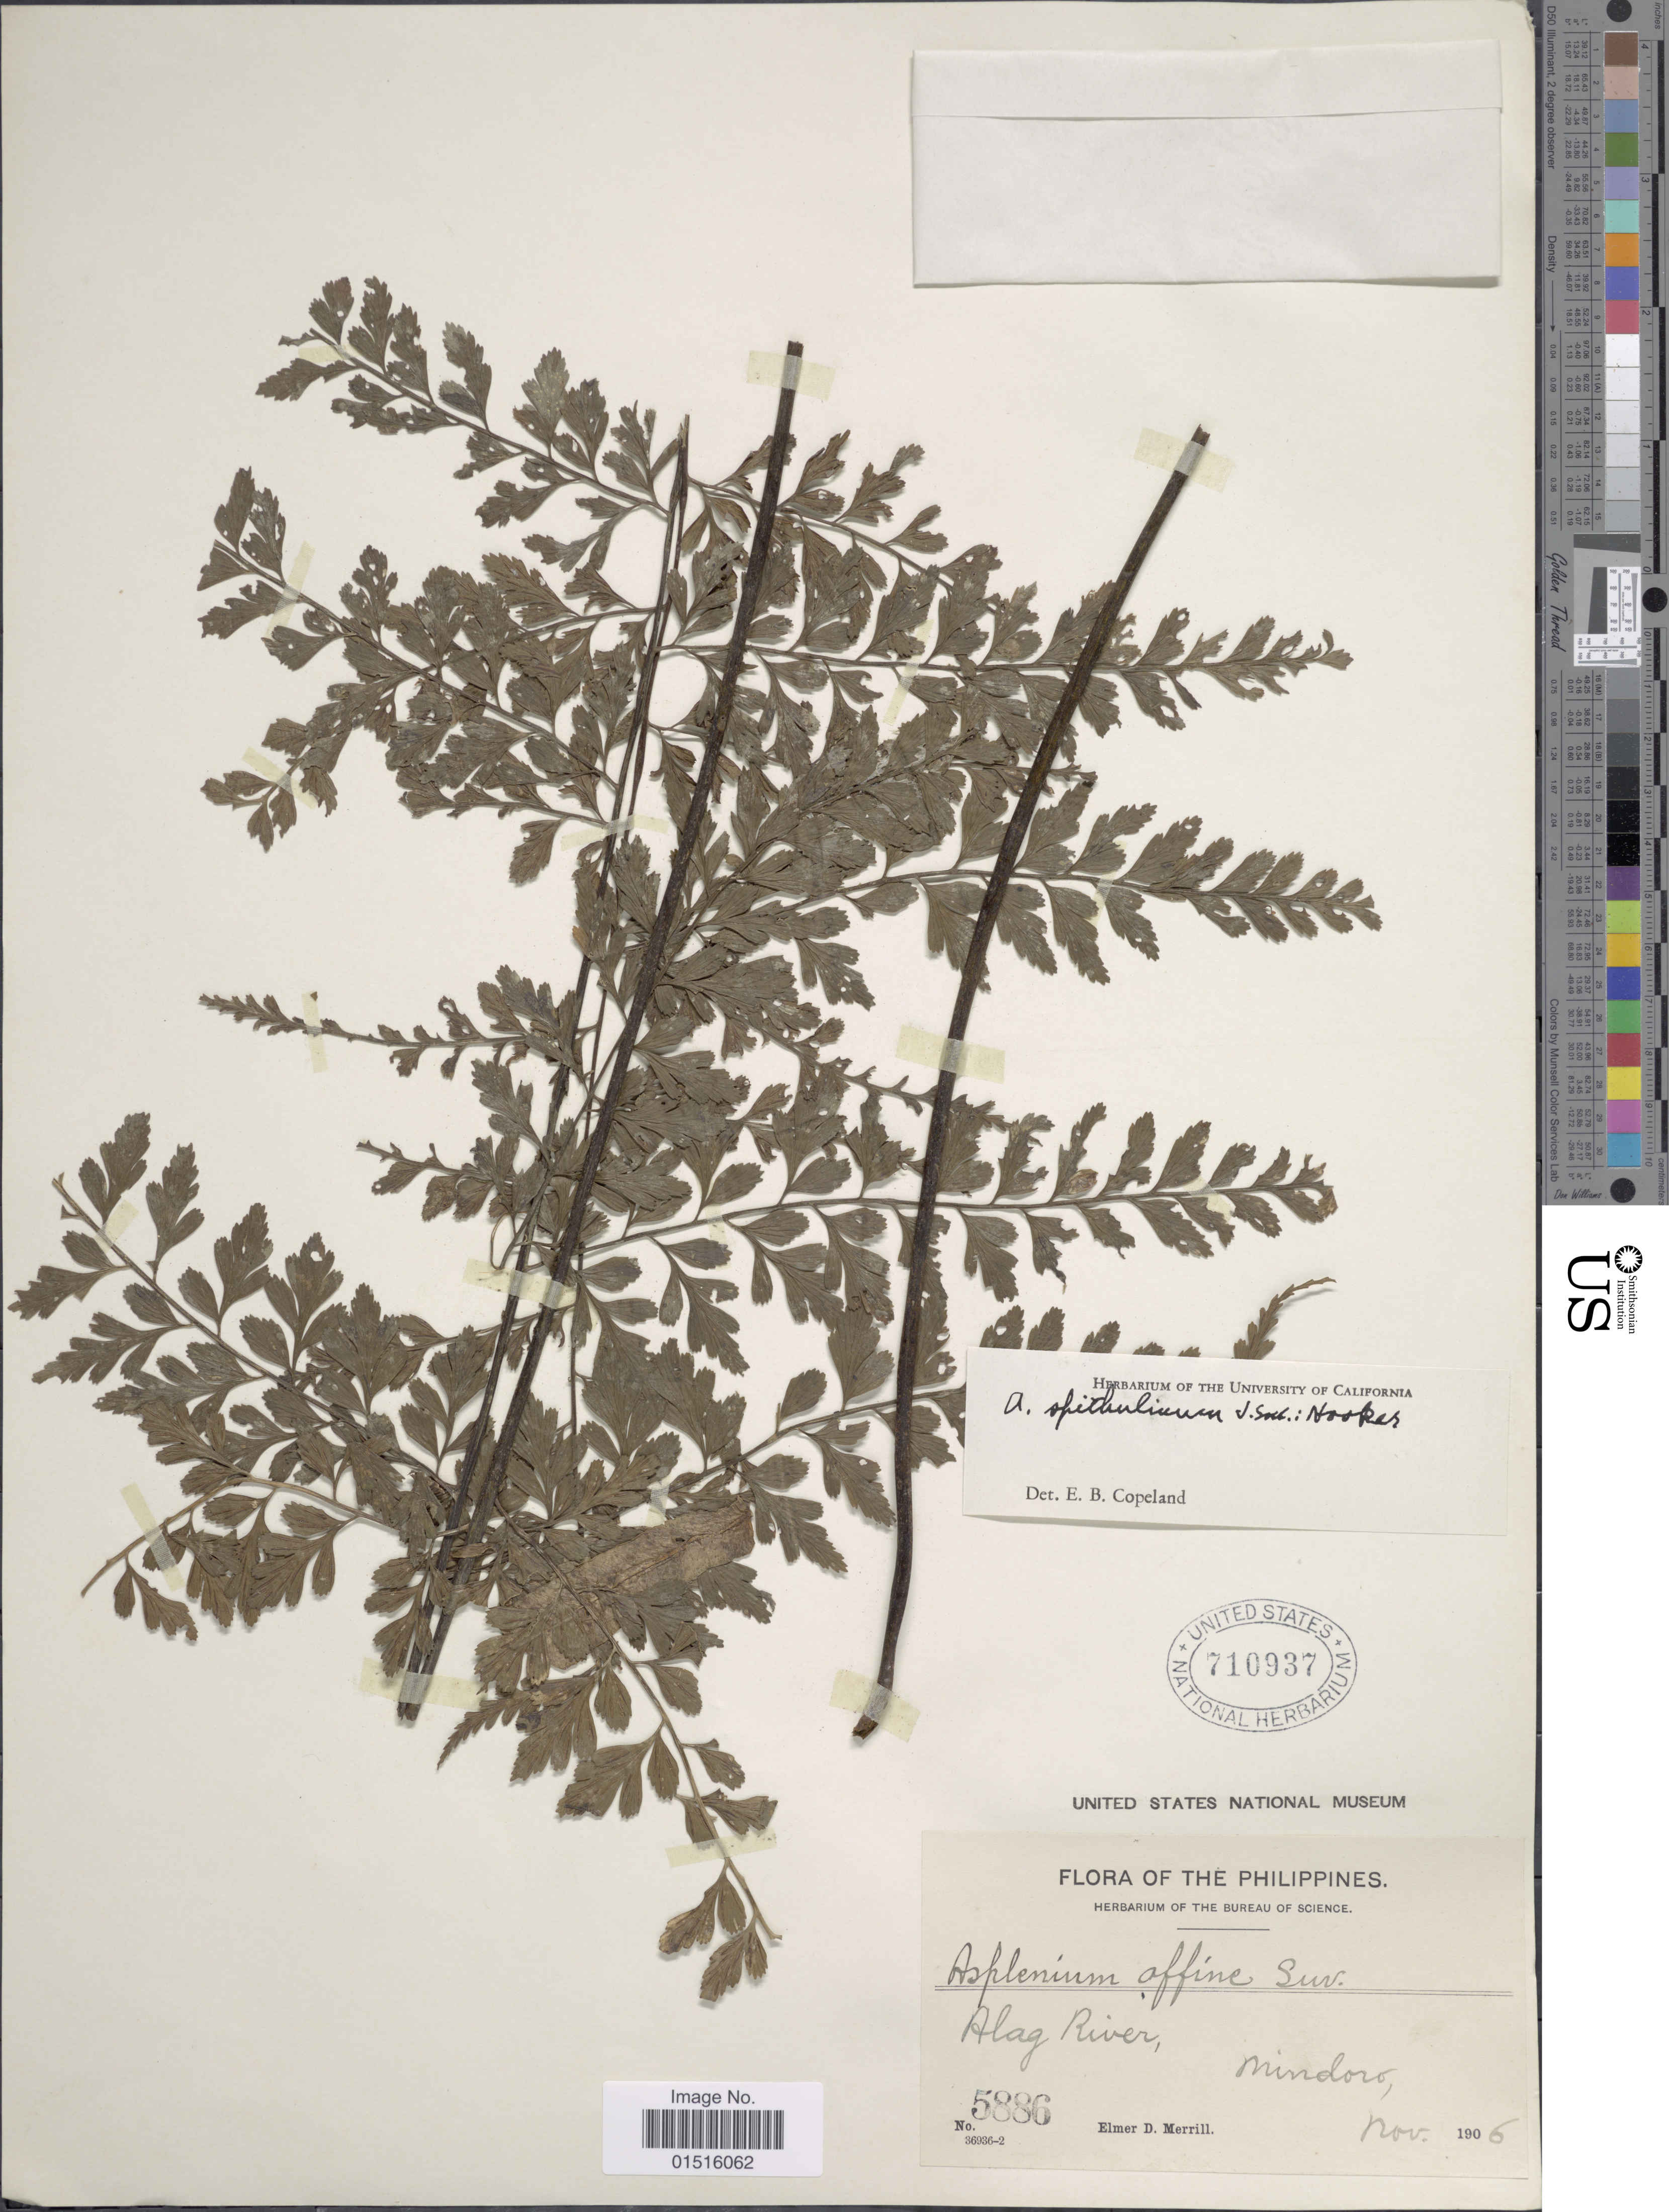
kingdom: Plantae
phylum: Tracheophyta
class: Polypodiopsida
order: Polypodiales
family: Aspleniaceae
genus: Asplenium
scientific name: Asplenium affine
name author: Sw.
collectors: E. D. Merrill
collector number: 5886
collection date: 1906-11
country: Philippines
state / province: Mimaropa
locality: Along River, Mindoro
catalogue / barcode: US 710937